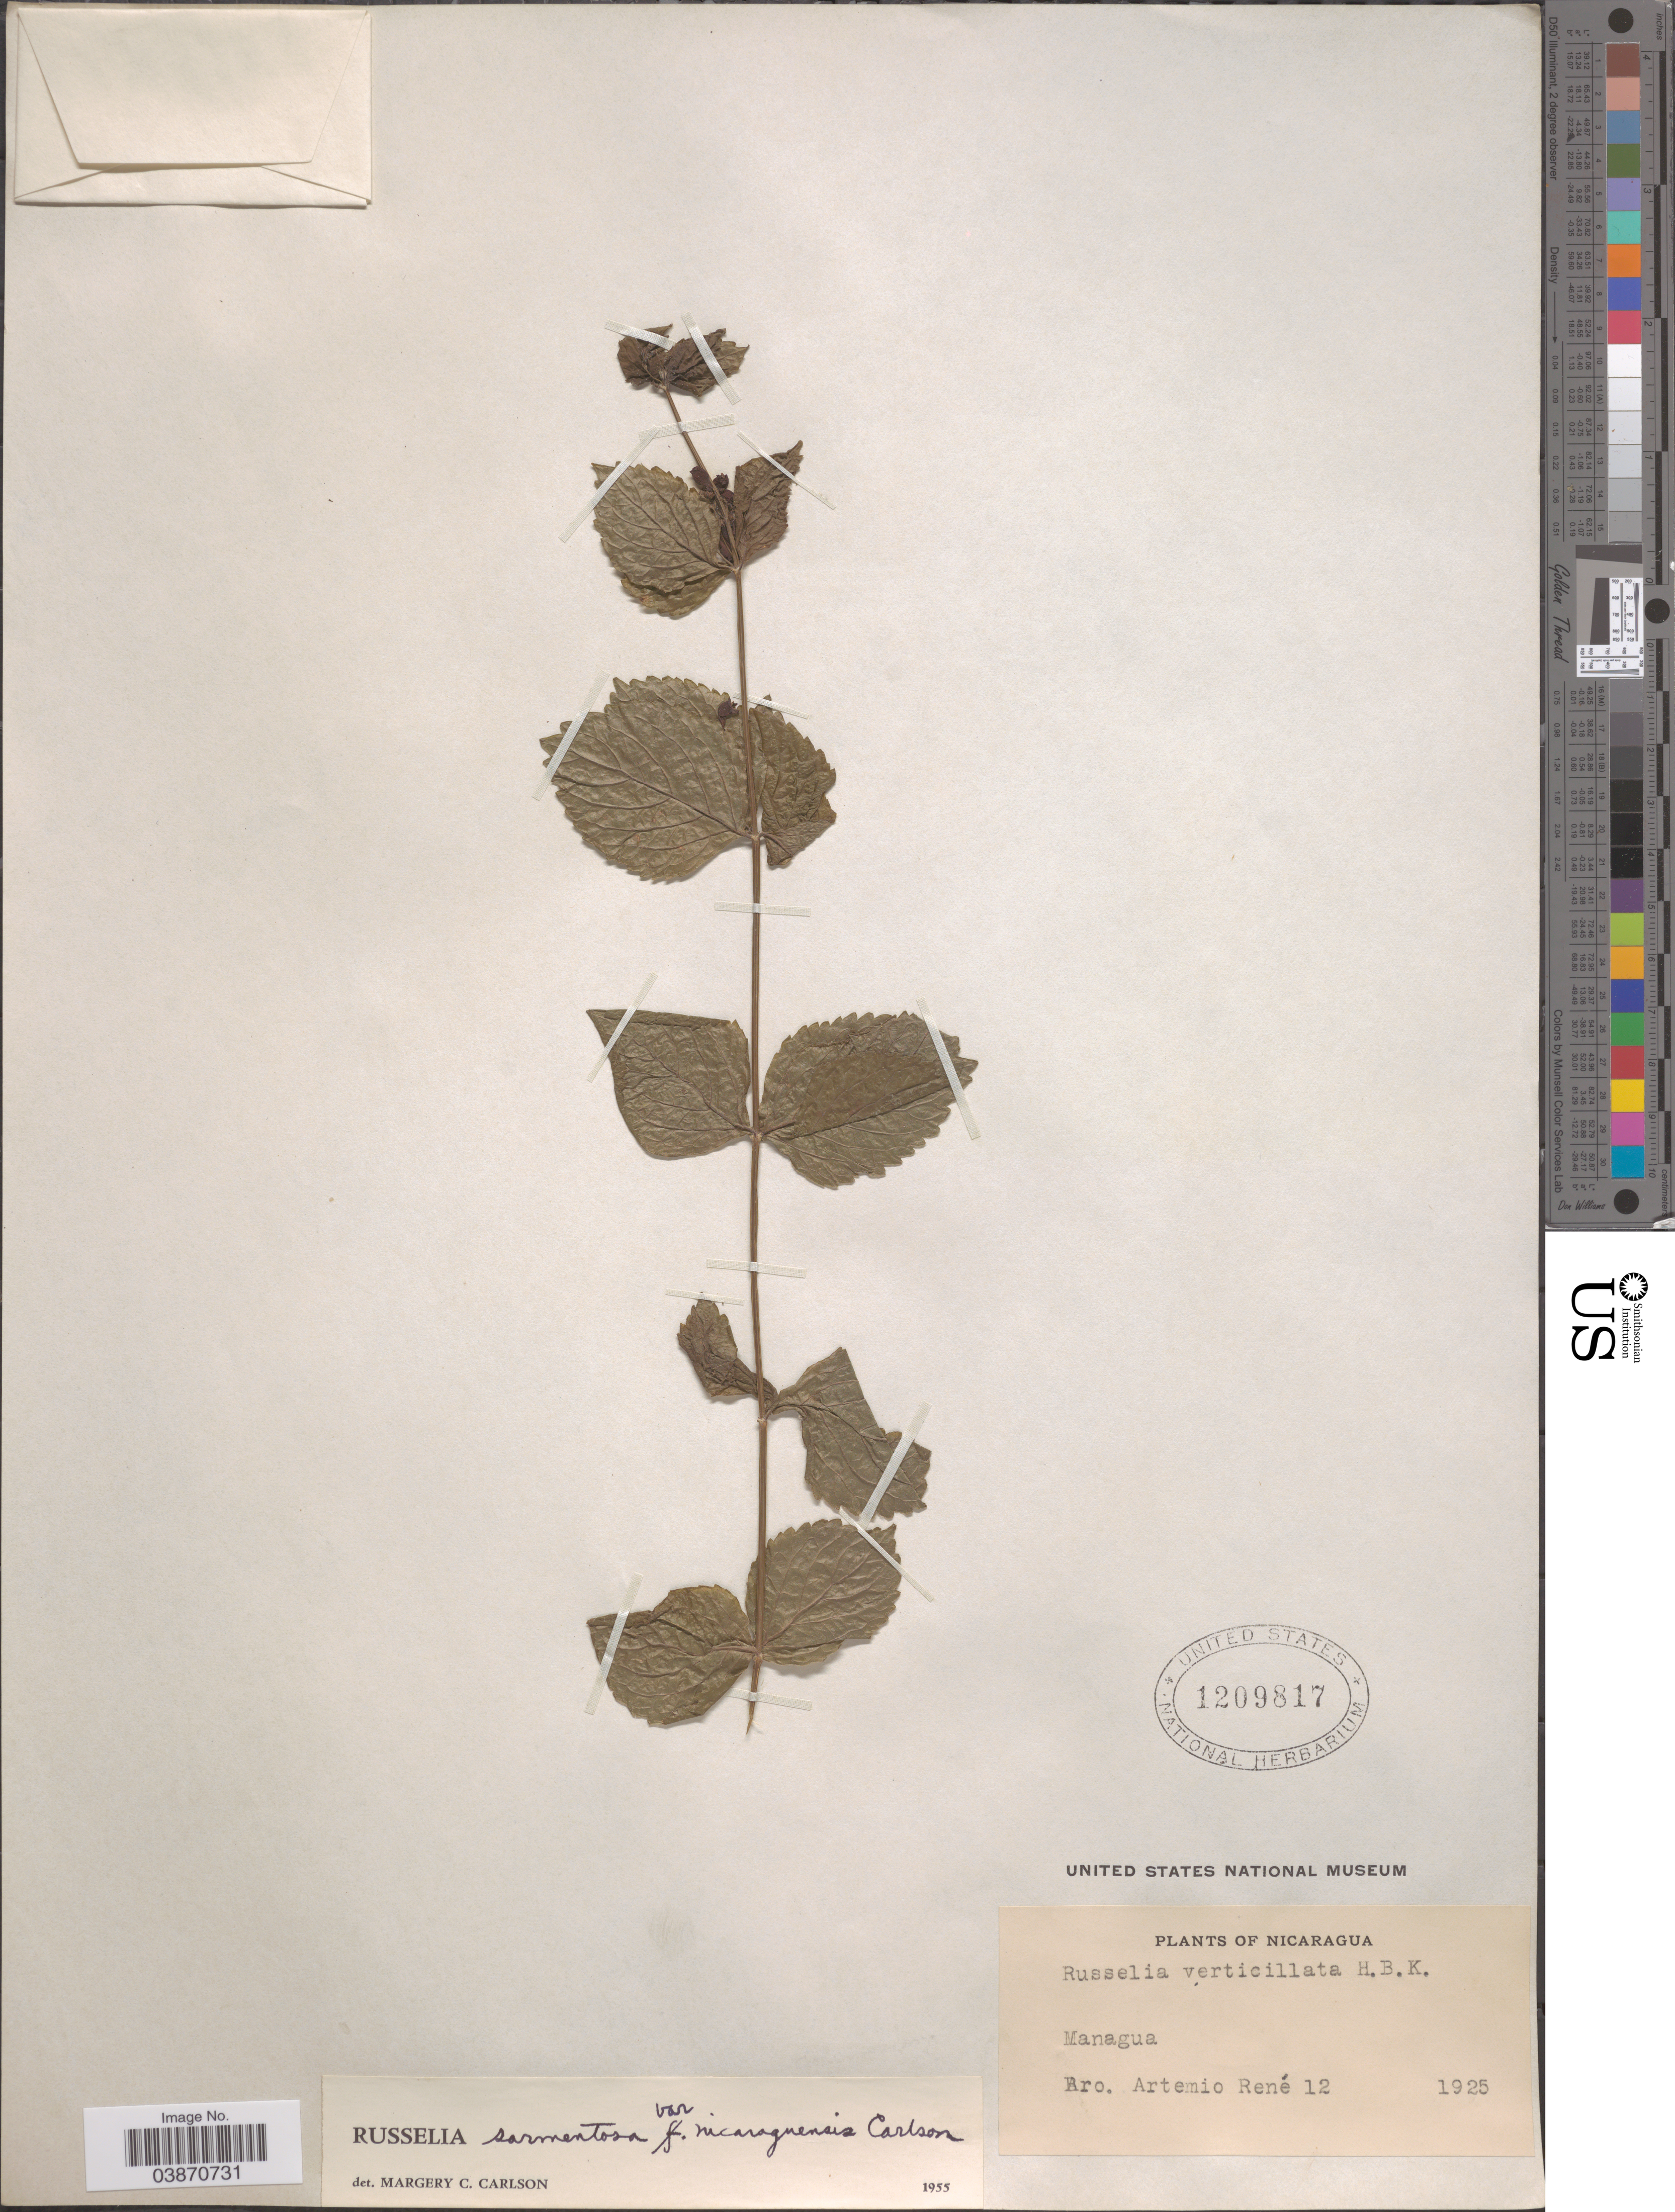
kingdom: Plantae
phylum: Tracheophyta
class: Magnoliopsida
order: Lamiales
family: Plantaginaceae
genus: Russelia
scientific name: Russelia sarmentosa var. nicaraguensis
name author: Carlson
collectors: B. Rene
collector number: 12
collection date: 1925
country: Nicaragua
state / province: Managua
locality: Managua.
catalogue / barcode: US 1209817